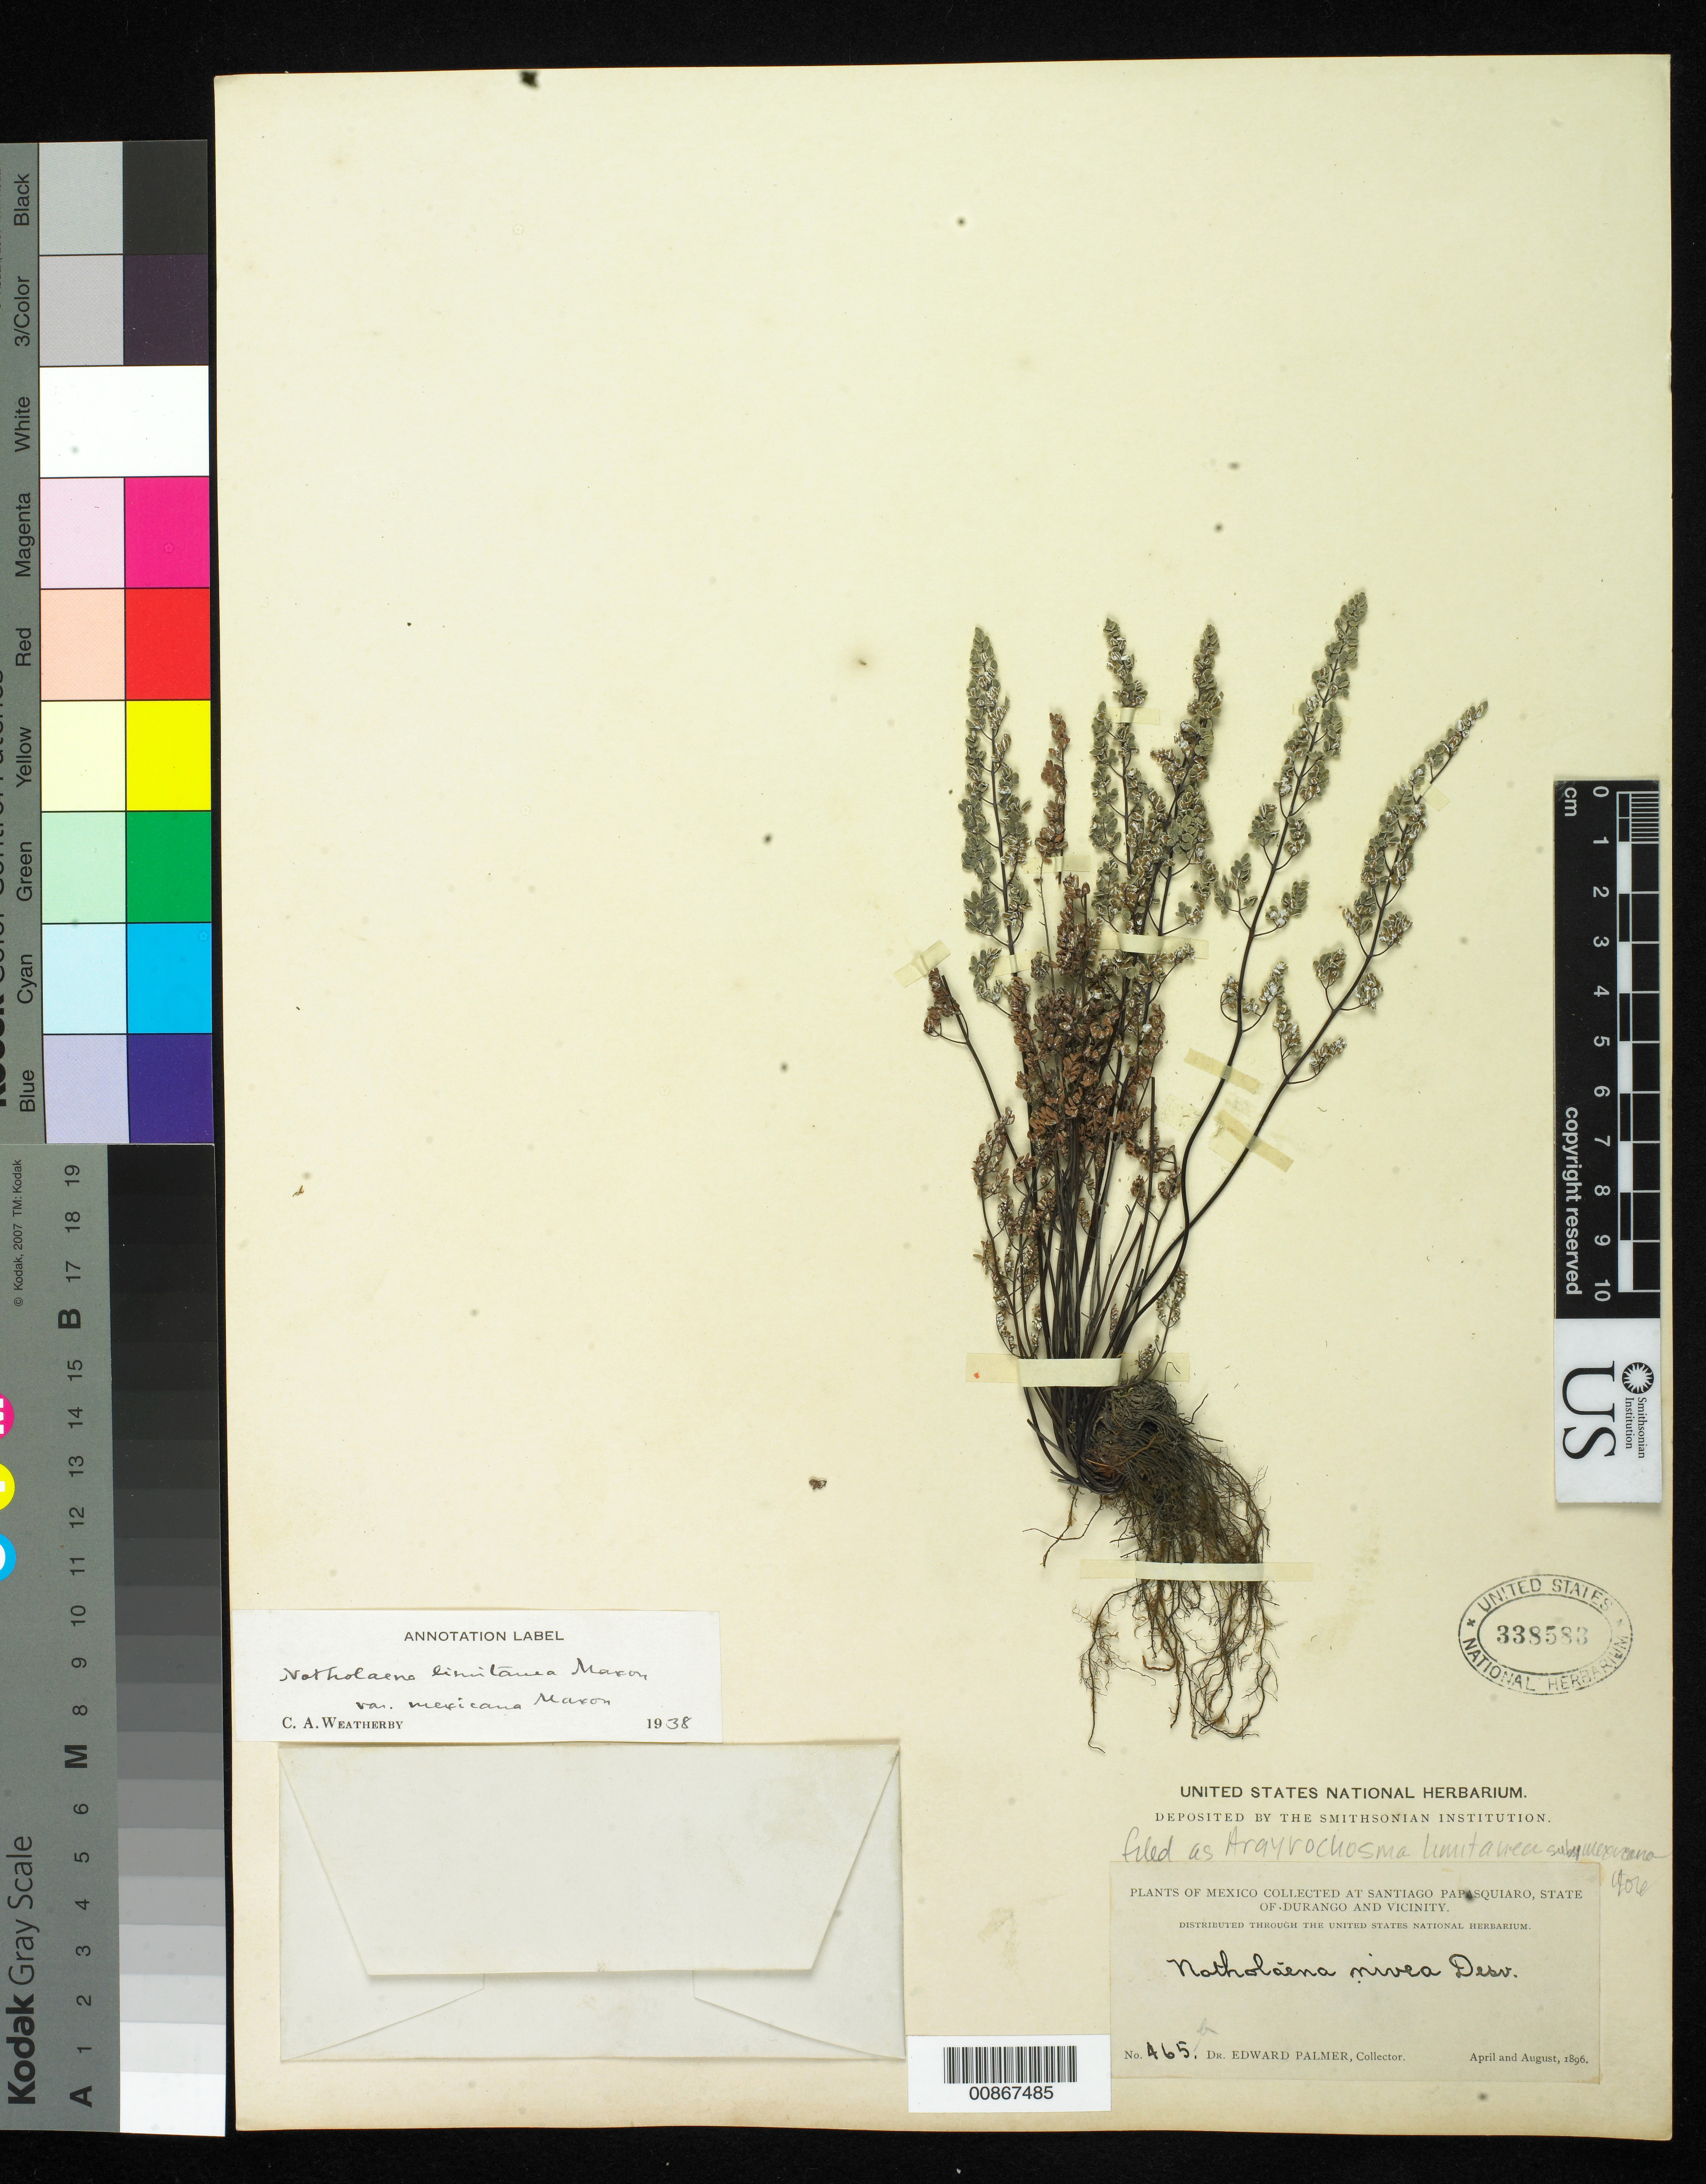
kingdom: Plantae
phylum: Tracheophyta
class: Polypodiopsida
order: Polypodiales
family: Pteridaceae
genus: Argyrochosma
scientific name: Argyrochosma limitanea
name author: (Maxon) Windham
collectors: E. Palmer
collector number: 465 b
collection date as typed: Apr 1896 to -- Aug 1896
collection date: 1896-04/1896-08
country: Mexico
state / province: Durango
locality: Santiago Papasquiaro, Durango and vicinity.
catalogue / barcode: US 338583